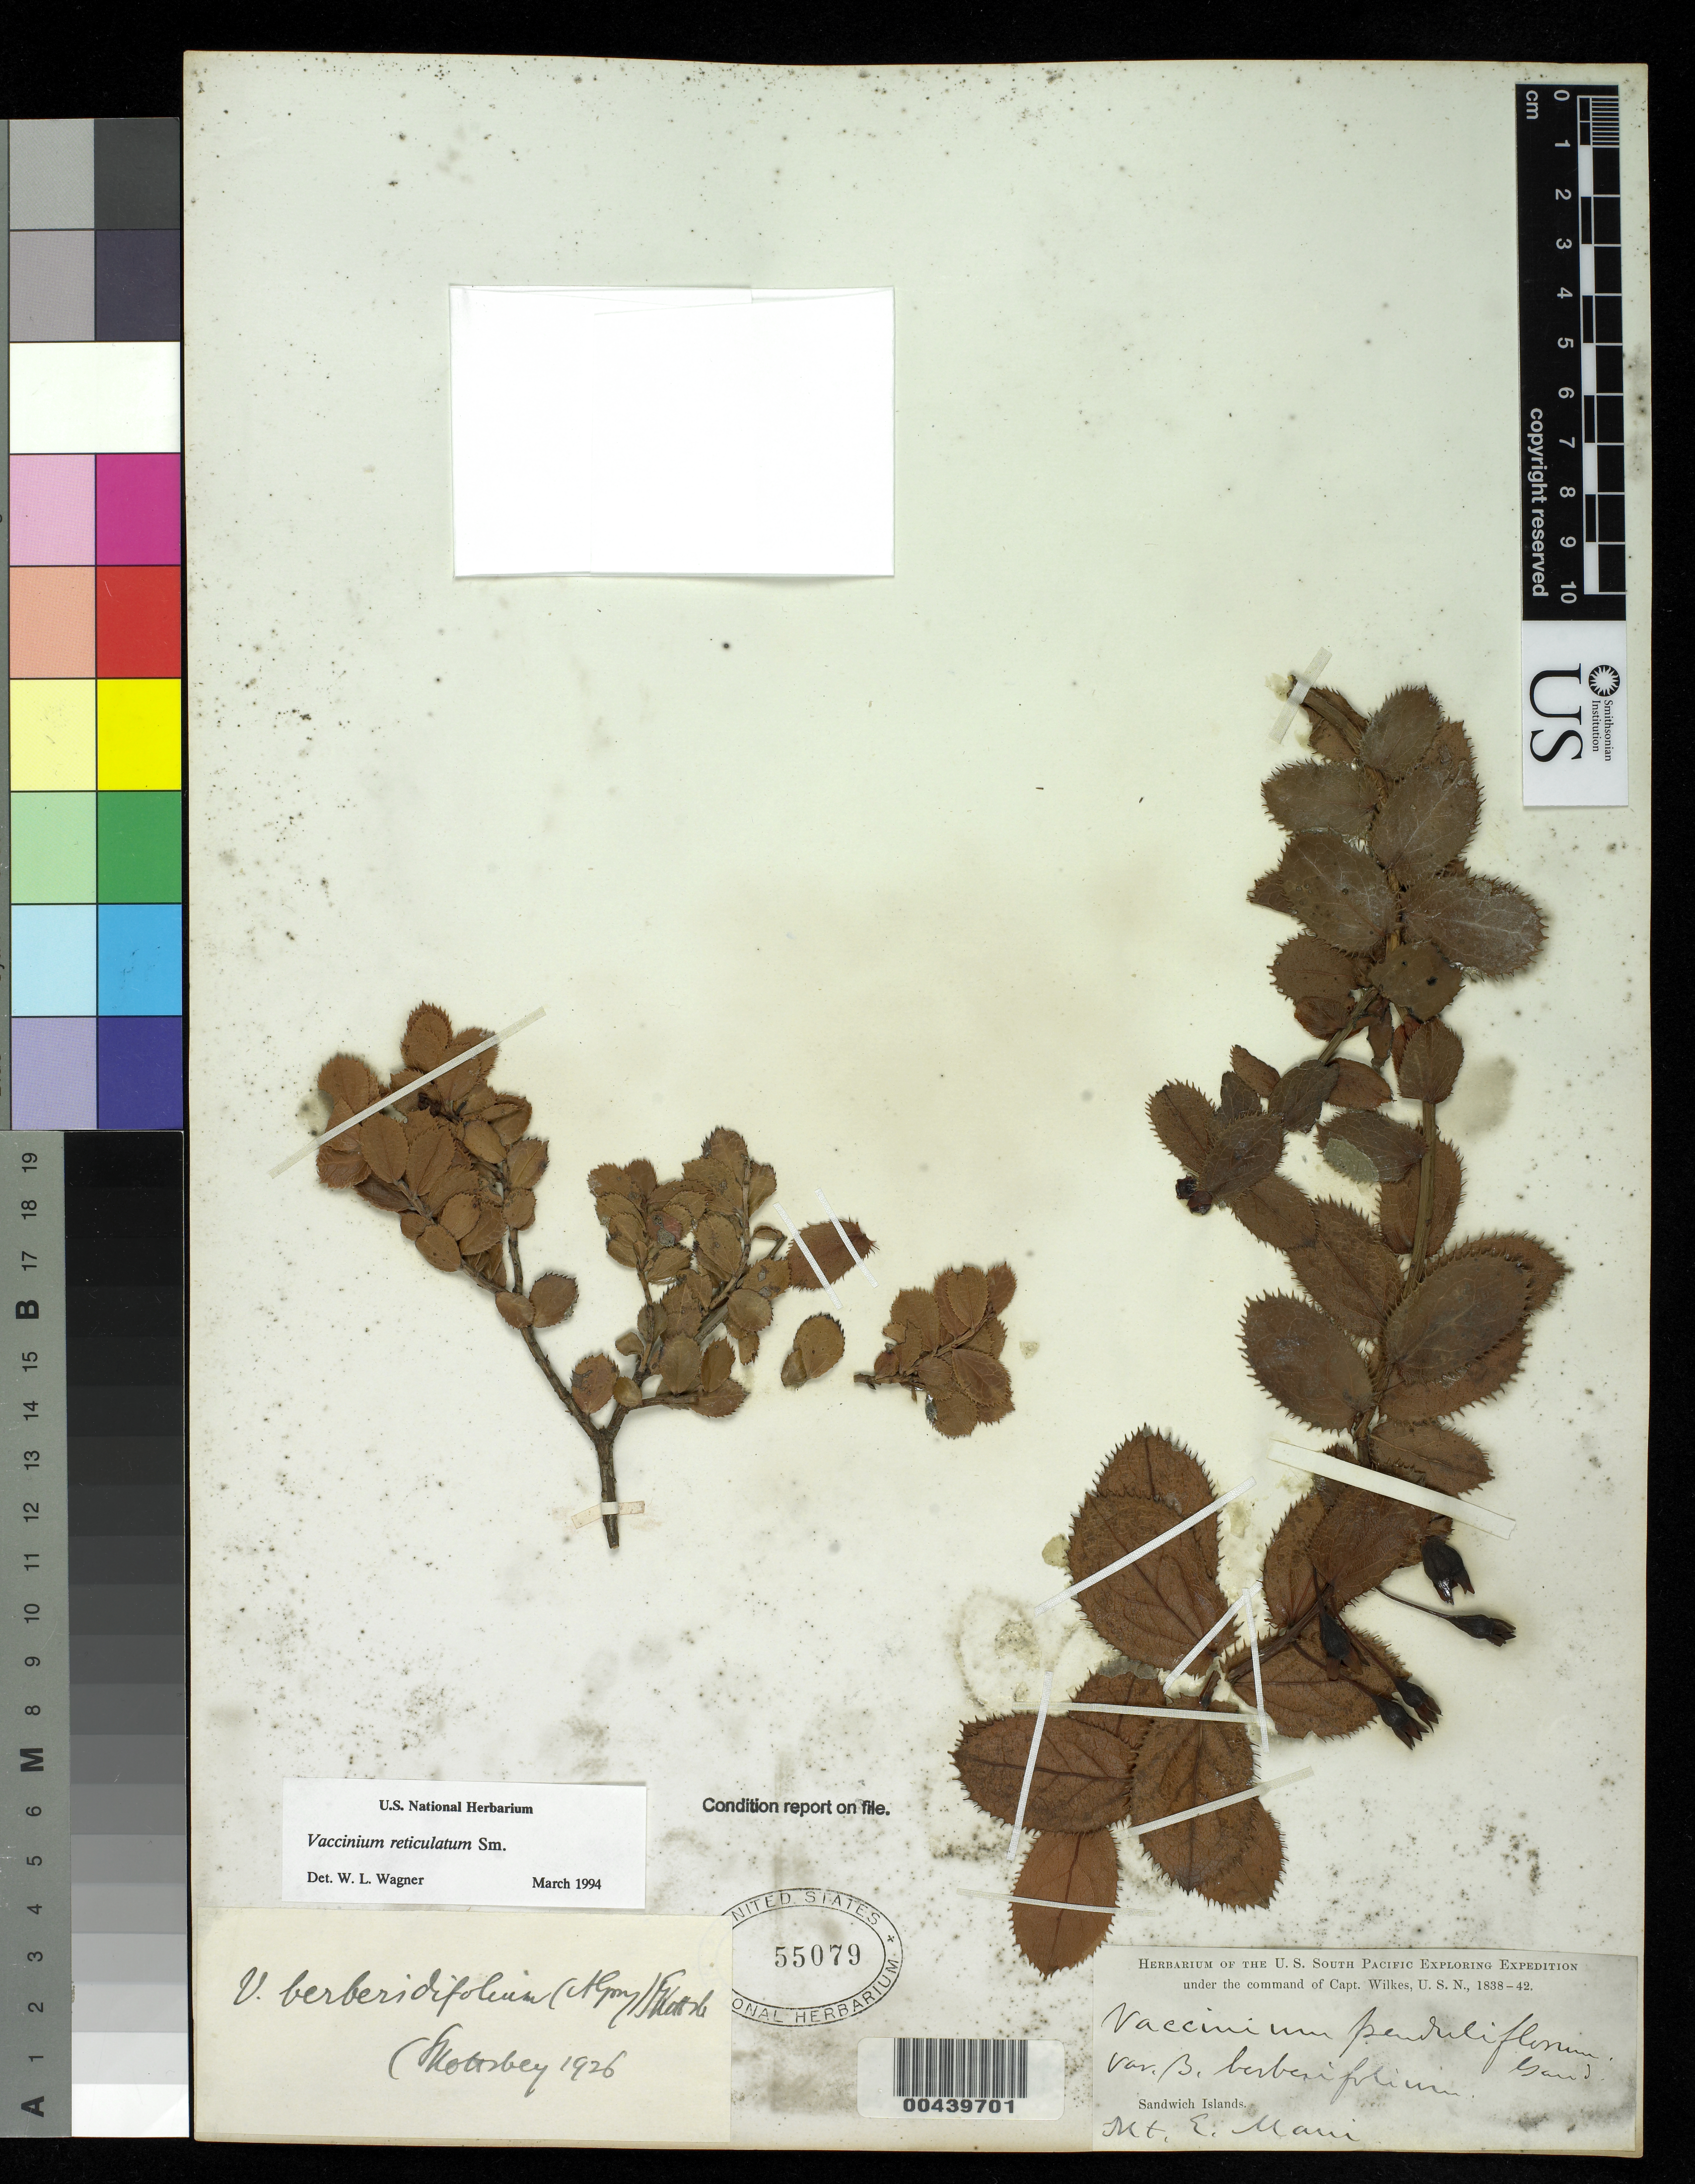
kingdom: Plantae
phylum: Tracheophyta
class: Magnoliopsida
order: Ericales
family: Ericaceae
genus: Vaccinium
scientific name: Vaccinium reticulatum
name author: Sm.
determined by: Wagner, W. L., (BOT), Smithsonian Institution - National Museum of Natural History (UNITED STATES)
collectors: Wilkes Explor. Exped.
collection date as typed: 1838 to -- --- 1842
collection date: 1838/1842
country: United States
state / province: Hawaii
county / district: Maui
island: Maui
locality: Mt. E Maui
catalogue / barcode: US 55079